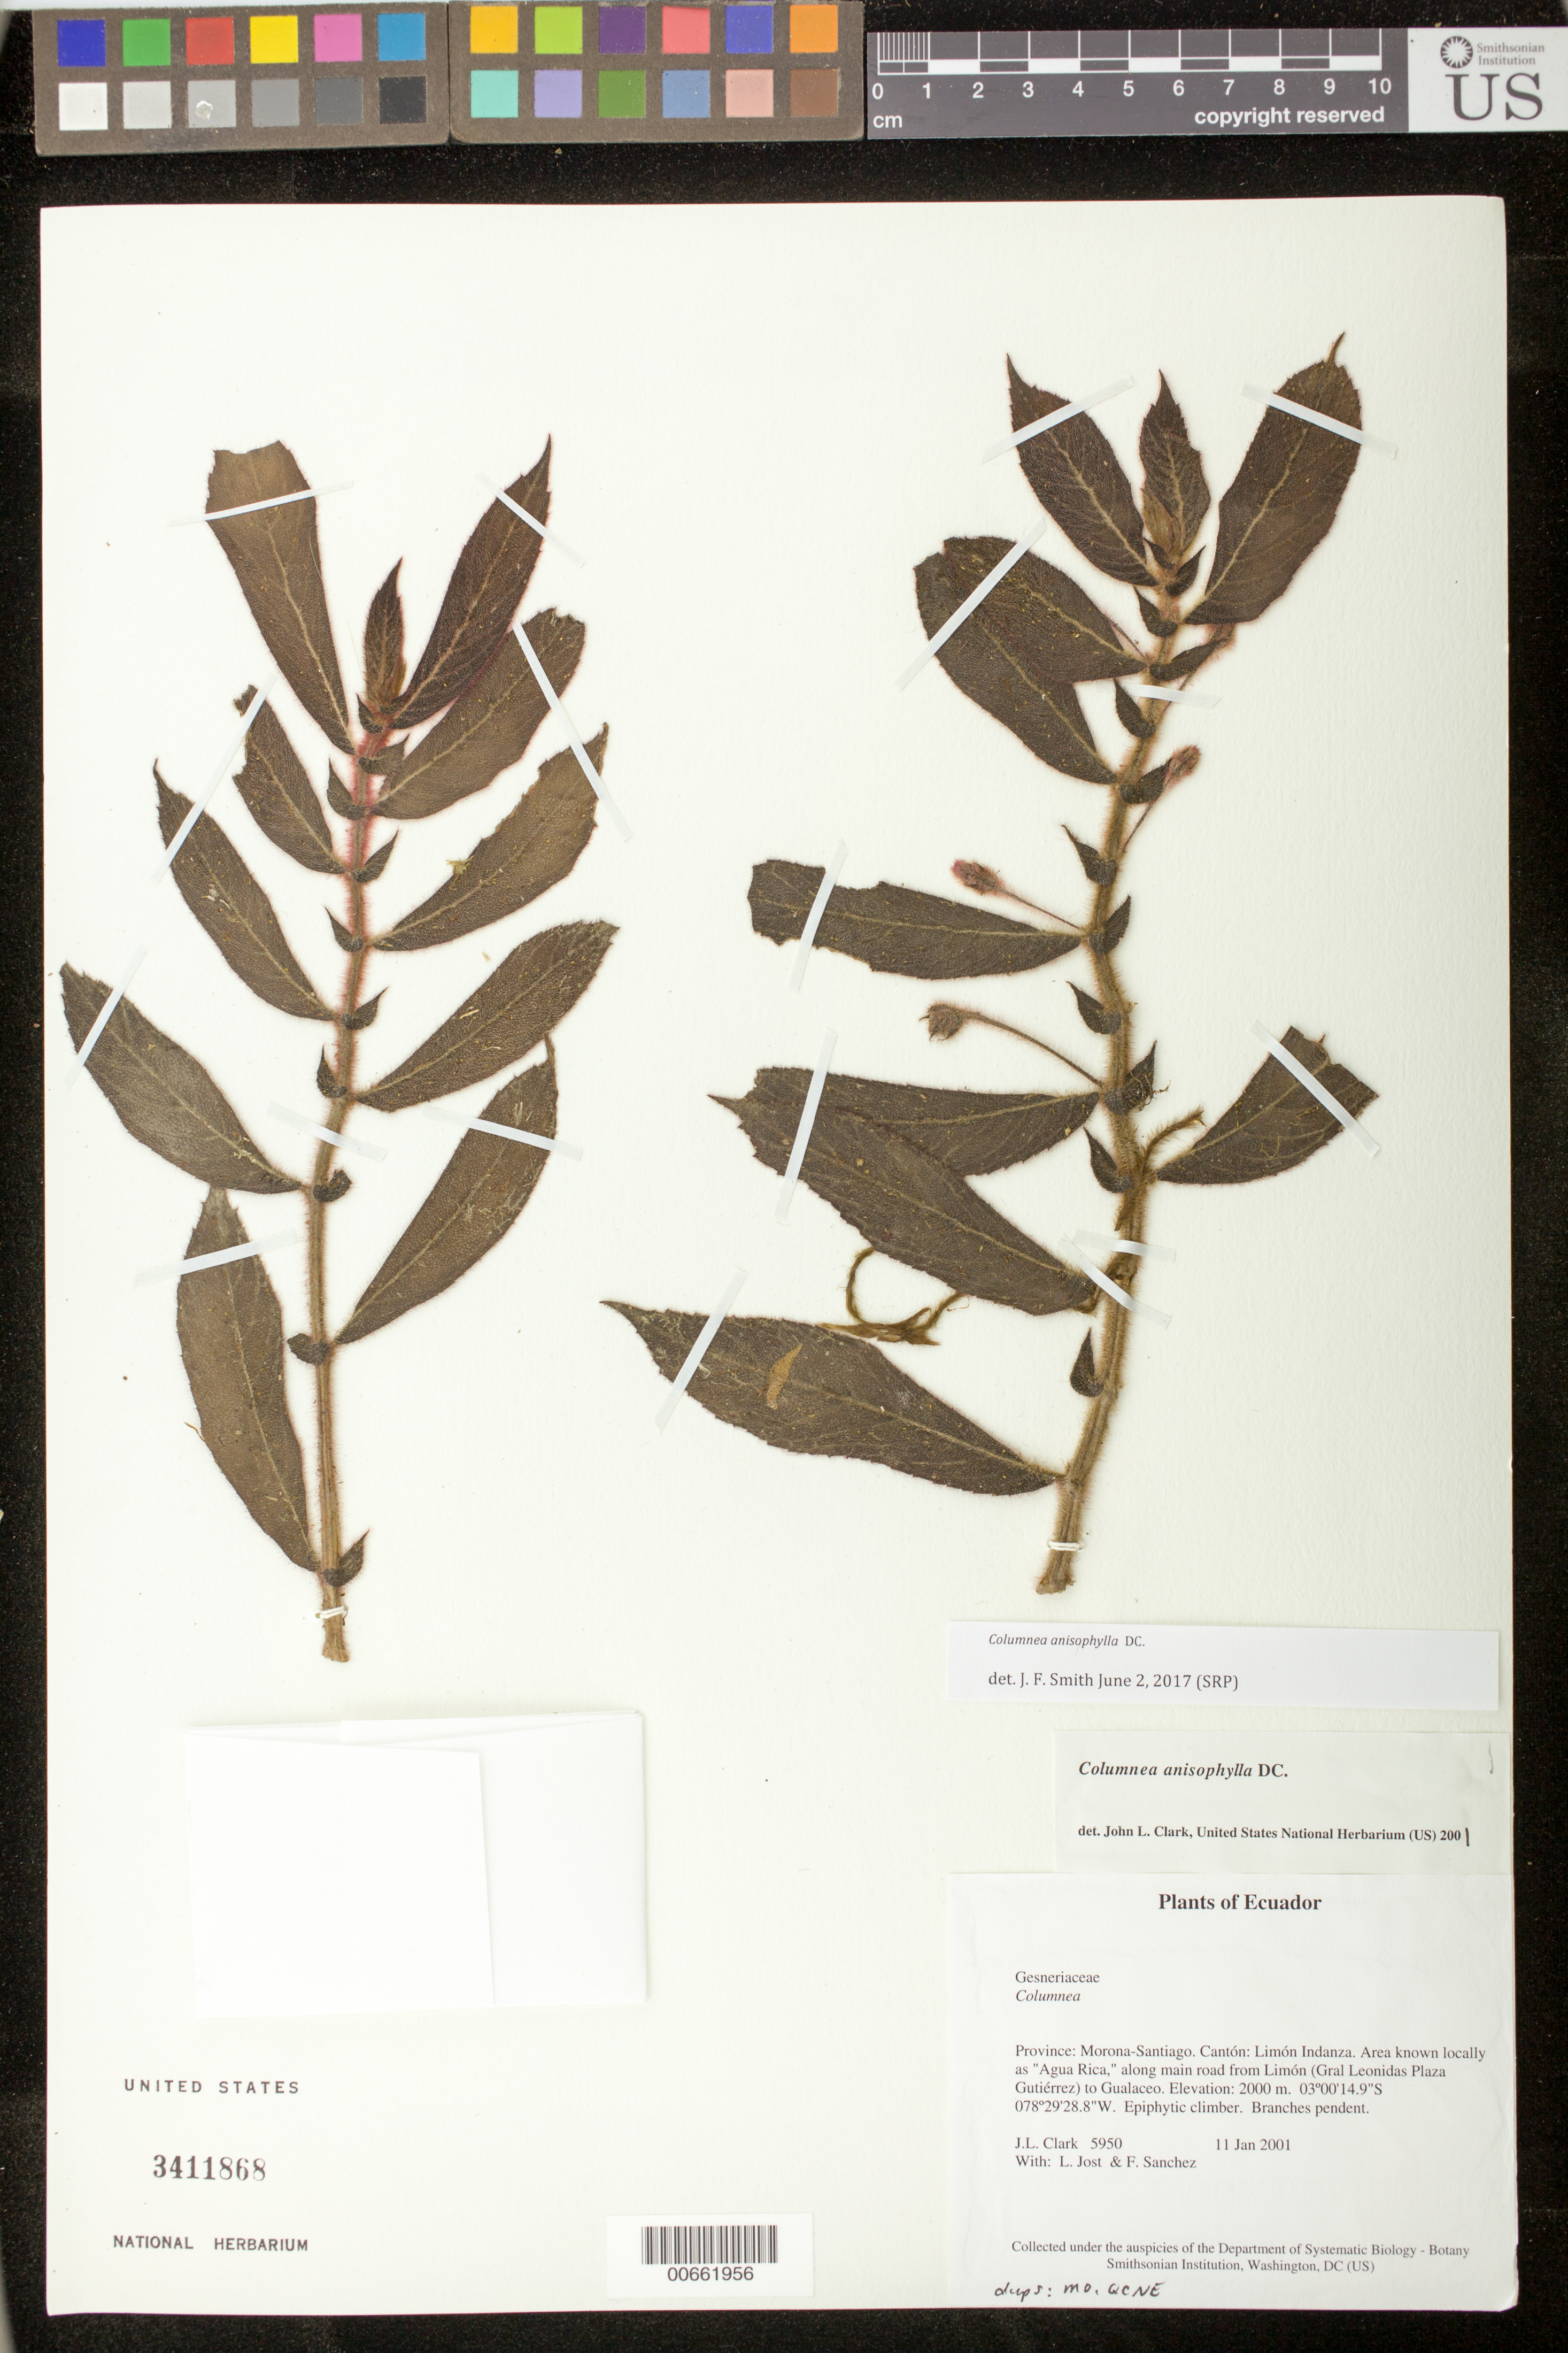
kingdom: Plantae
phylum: Tracheophyta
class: Magnoliopsida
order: Lamiales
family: Gesneriaceae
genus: Columnea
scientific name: Columnea anisophylla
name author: DC.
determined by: Smith, J. F.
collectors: J. L. Clark, L. Jost & F. Sanchez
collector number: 5950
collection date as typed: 11 Jan 2001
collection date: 2001-01-11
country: Ecuador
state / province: Morona-Santiago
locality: Cantón: Limón Indanza. Area known locally as "Agua Rica," along main road from Limón (Gral Leonidas Plaza Gutiérrez) to Gualaceo.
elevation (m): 2000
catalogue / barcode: US 3411868